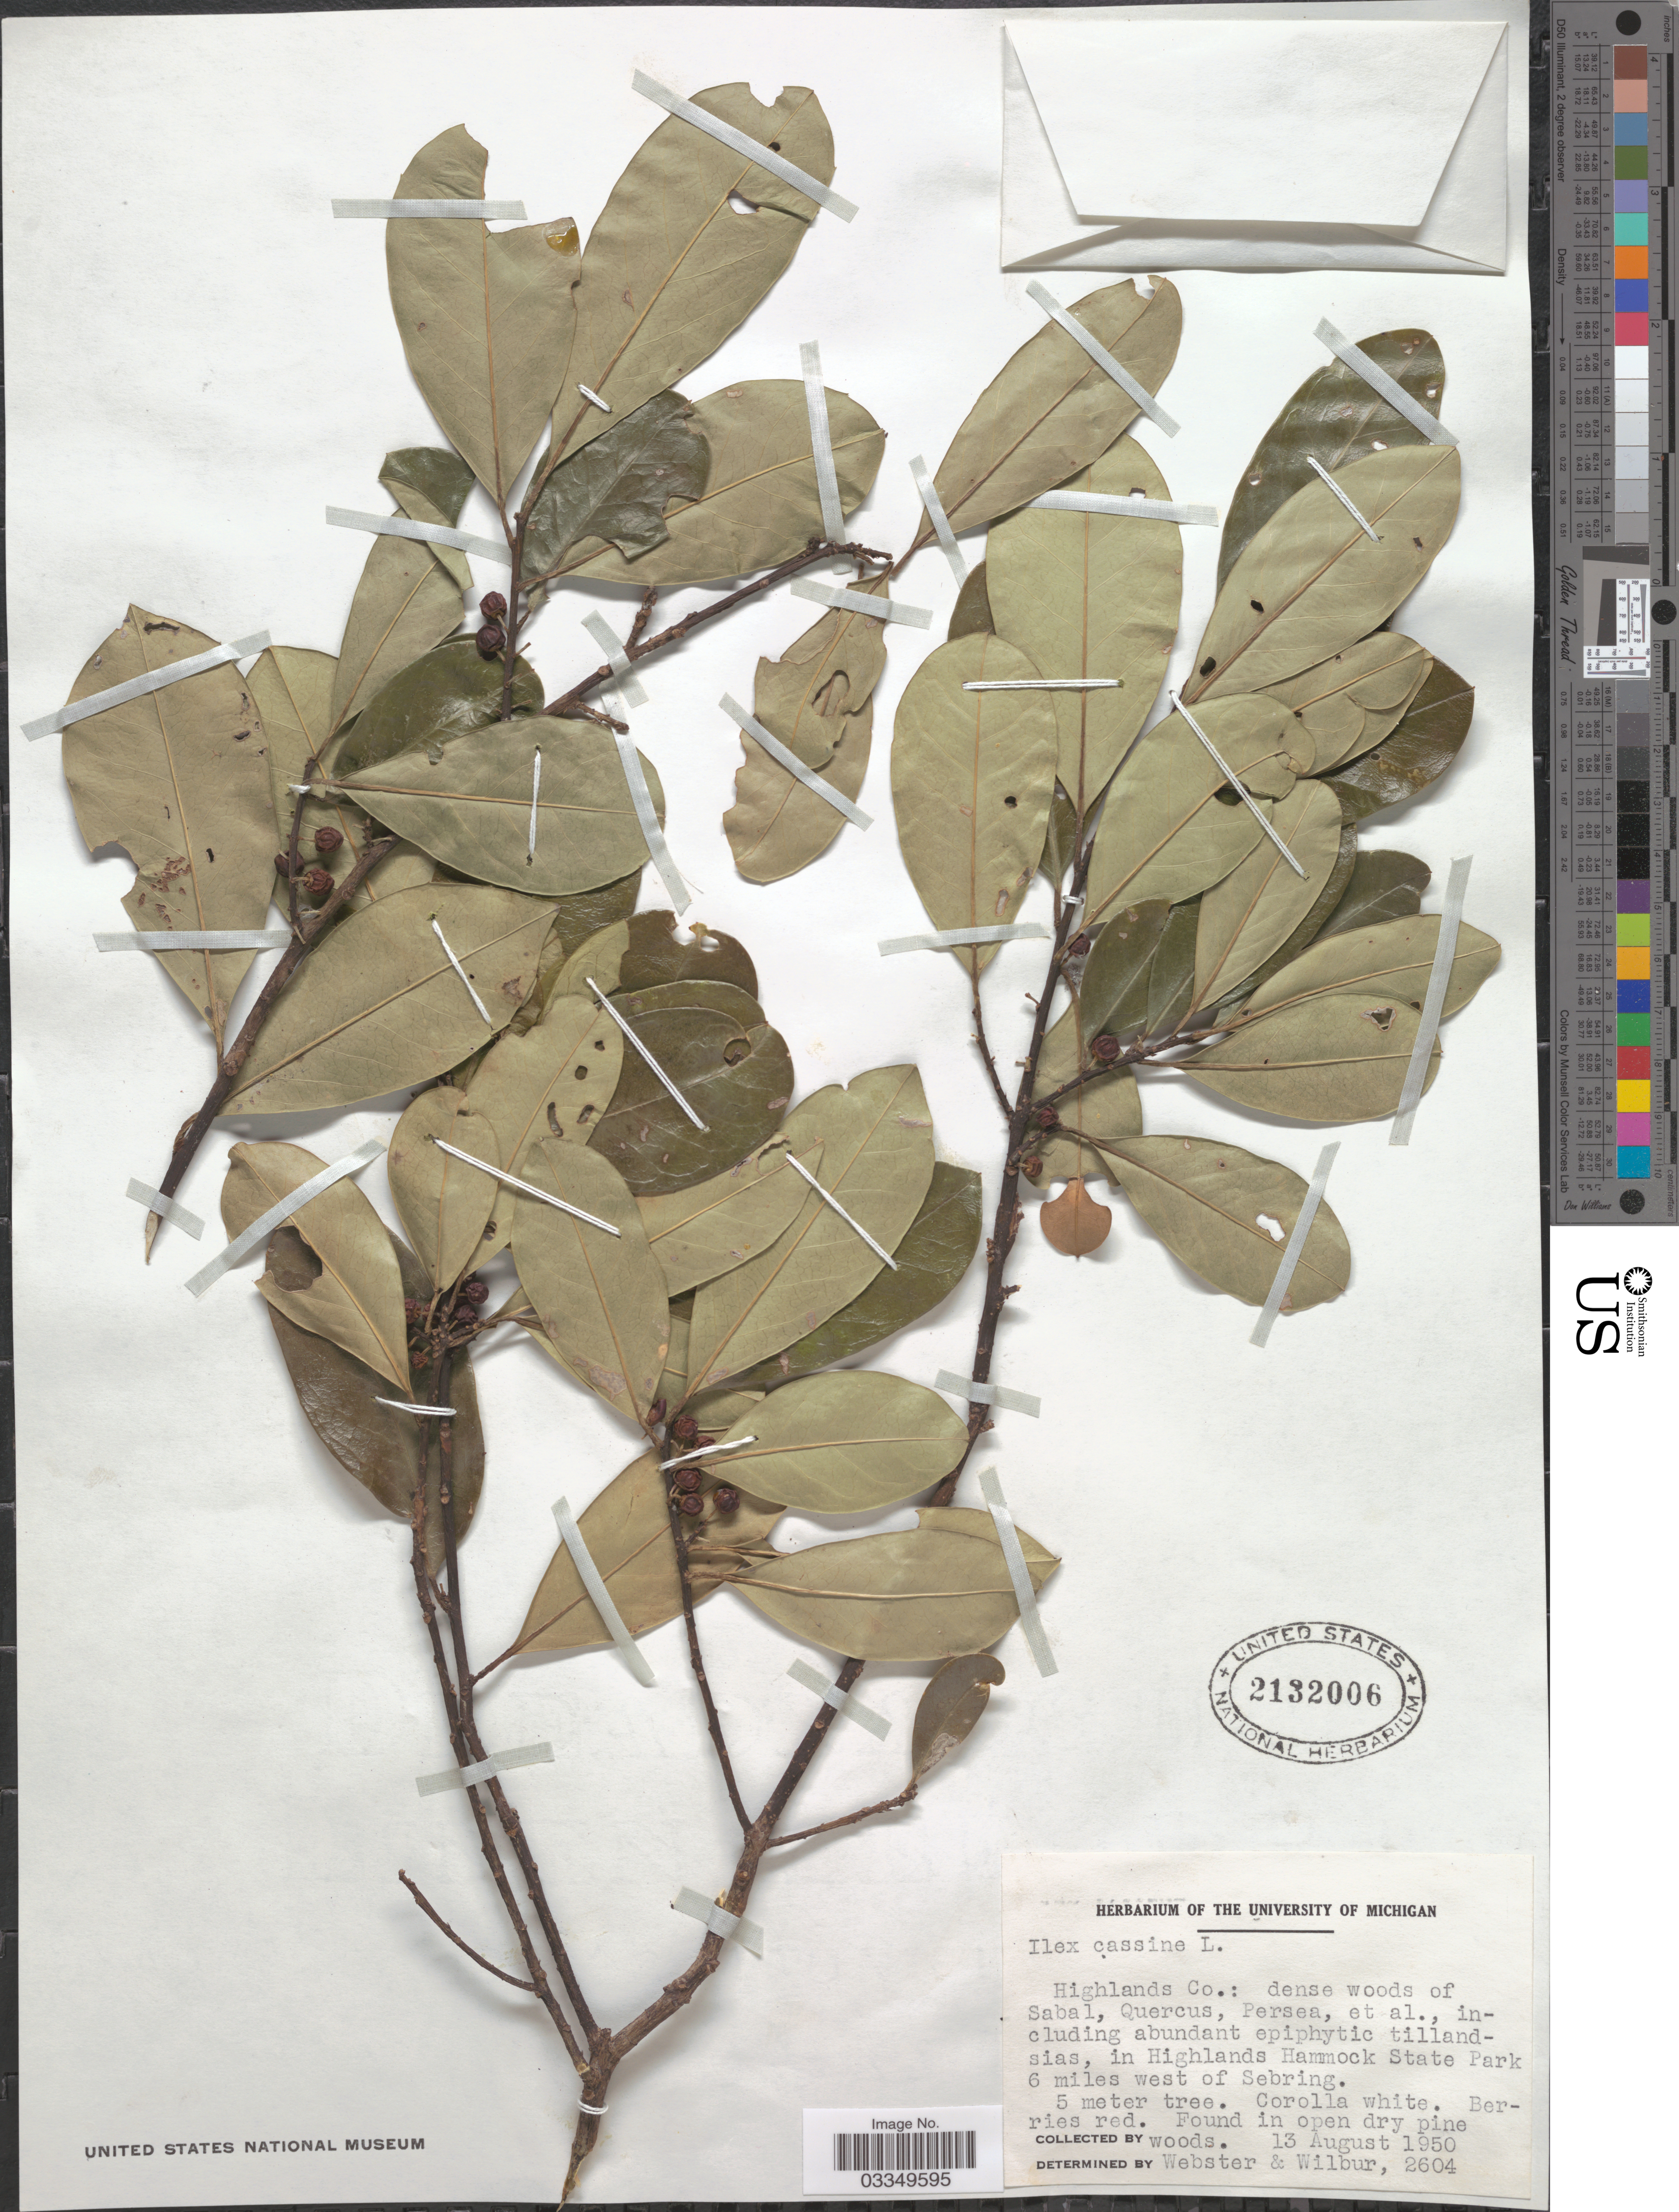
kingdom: Plantae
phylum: Tracheophyta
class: Magnoliopsida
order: Aquifoliales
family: Aquifoliaceae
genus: Ilex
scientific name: Ilex cassine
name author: L.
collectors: -. Webster & Wilbur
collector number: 2604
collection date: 1950-08-13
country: United States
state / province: Michigan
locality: Highlands Co., in Highlands Hammock State Park 6 miles west of Sebring.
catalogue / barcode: US 2132006